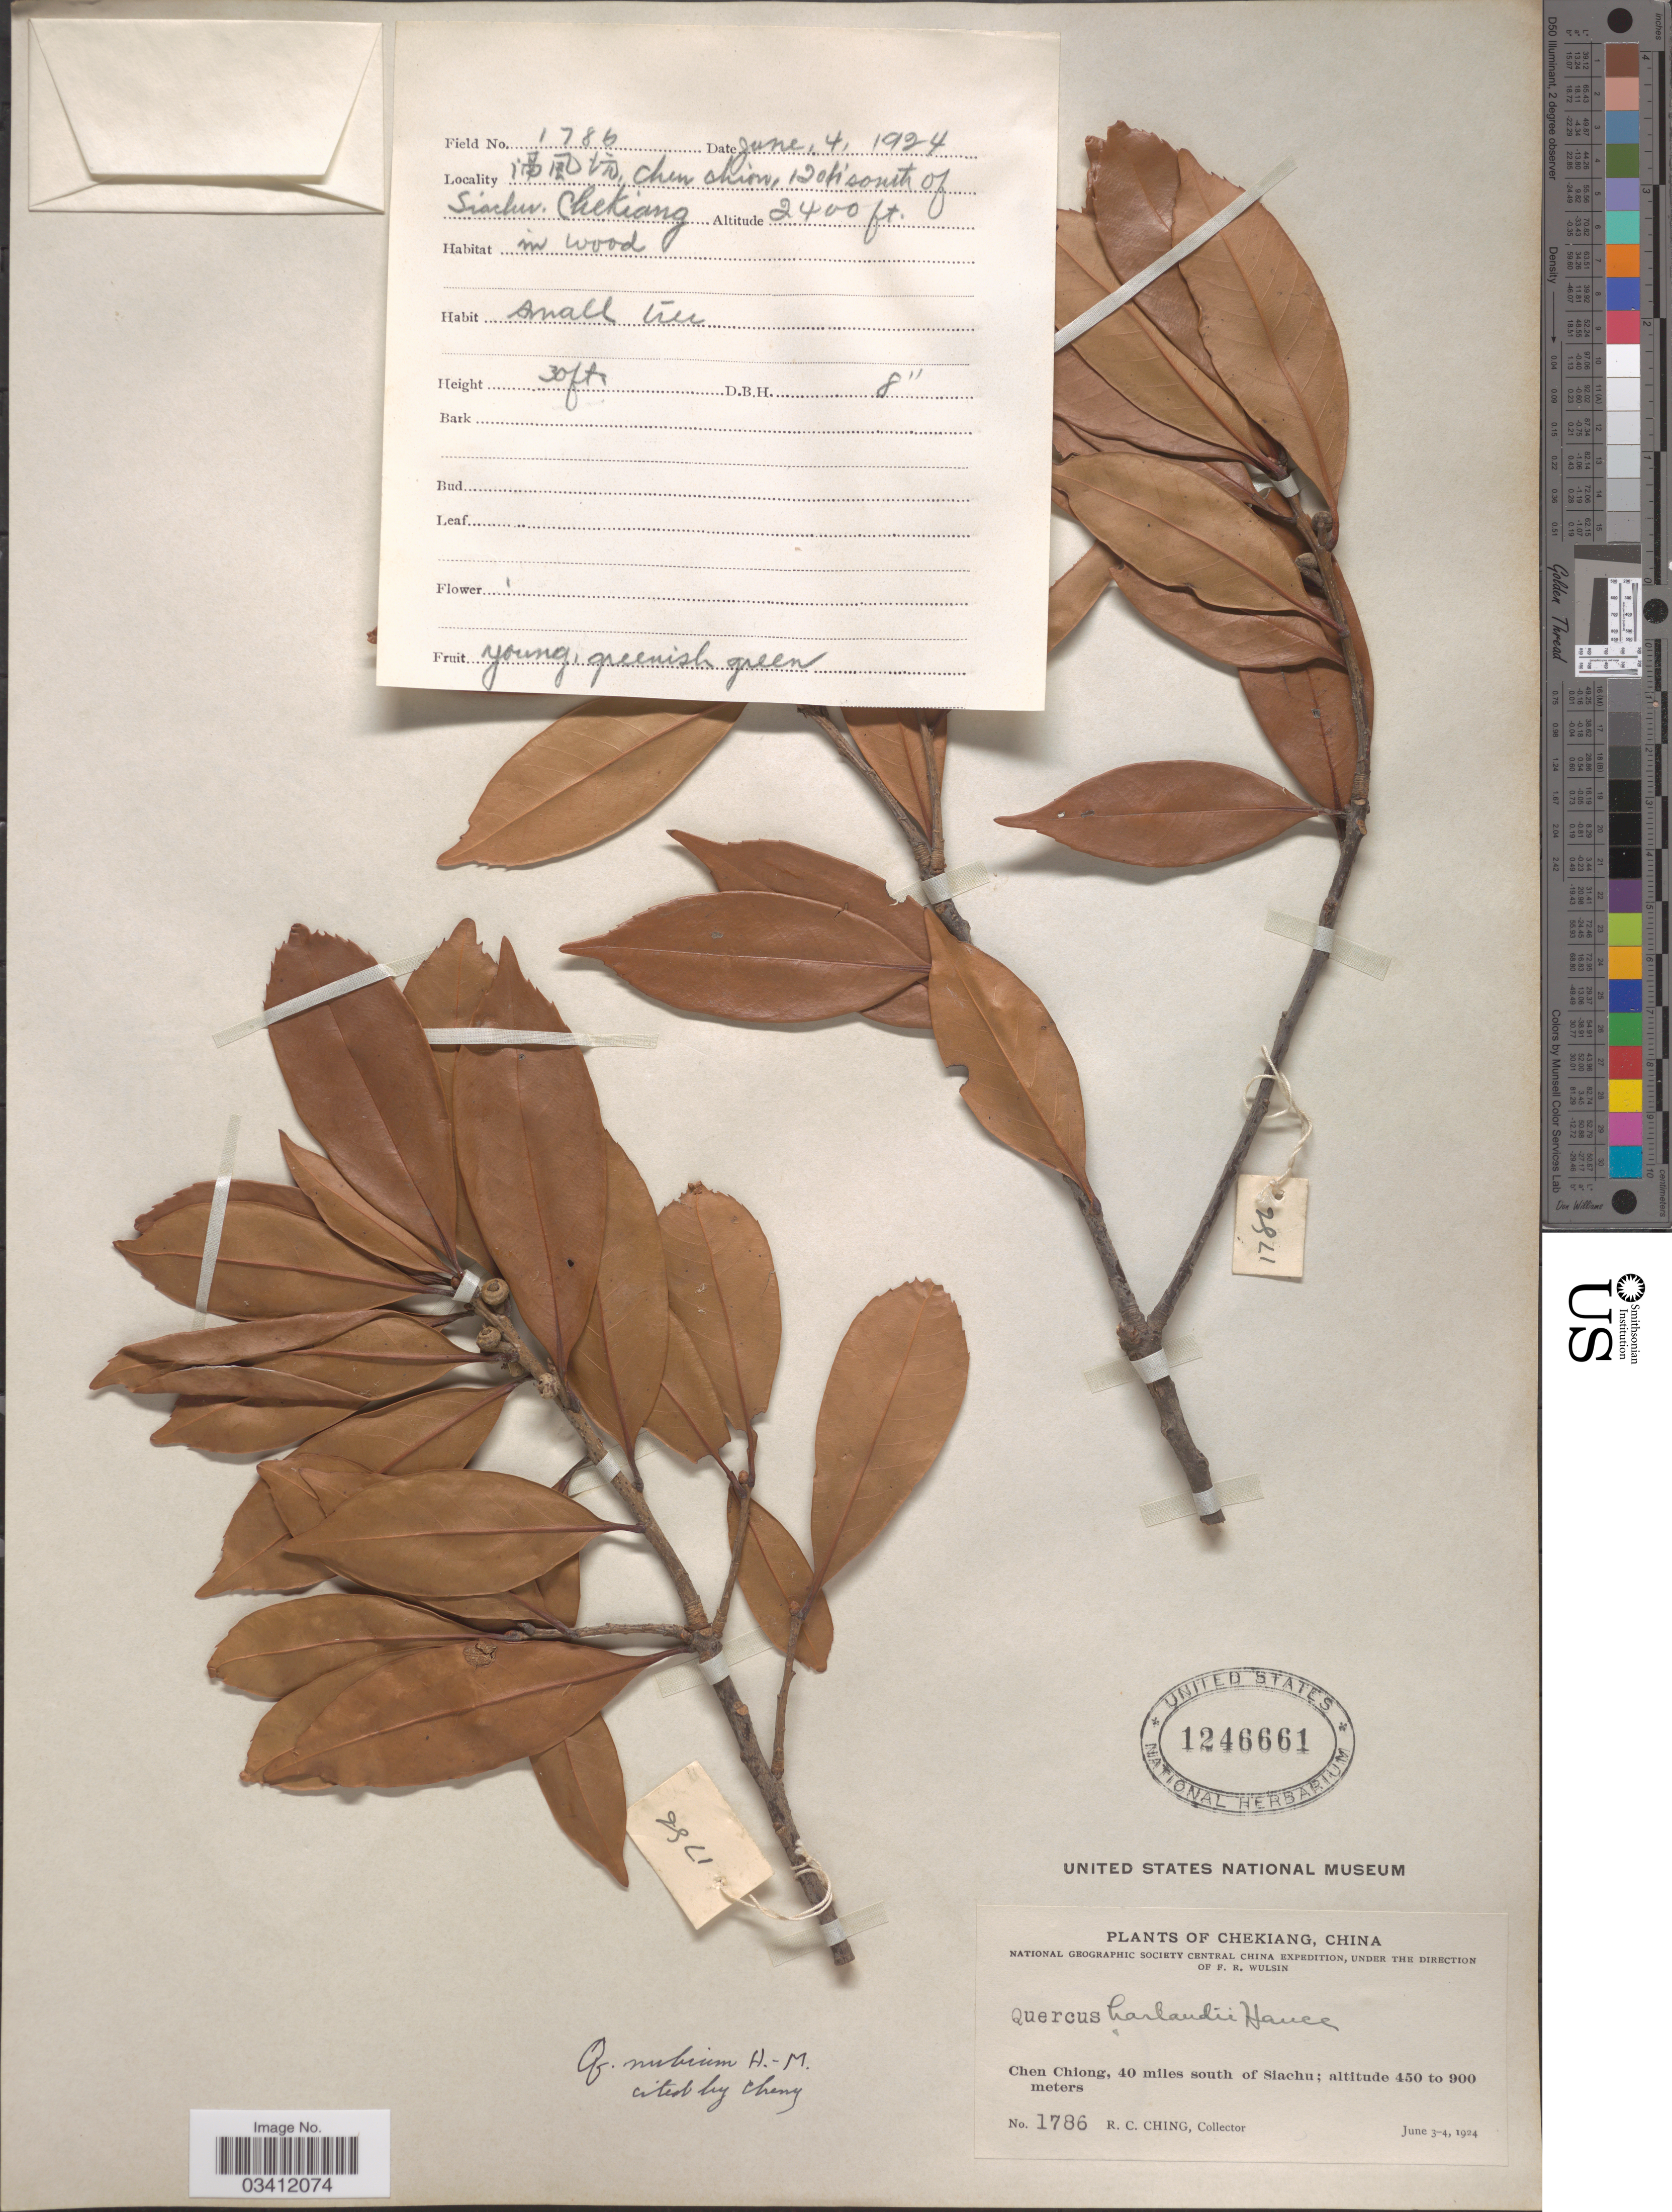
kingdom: Plantae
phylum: Tracheophyta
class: Magnoliopsida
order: Fagales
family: Fagaceae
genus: Quercus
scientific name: Quercus nubium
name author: Hand.-Mazz.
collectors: R. C. Ching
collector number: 1786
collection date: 1924-06-04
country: China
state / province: Zhejiang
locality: Chen Chion, 120 li. South of Siachu. Chongqing.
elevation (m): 732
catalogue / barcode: US 1246661